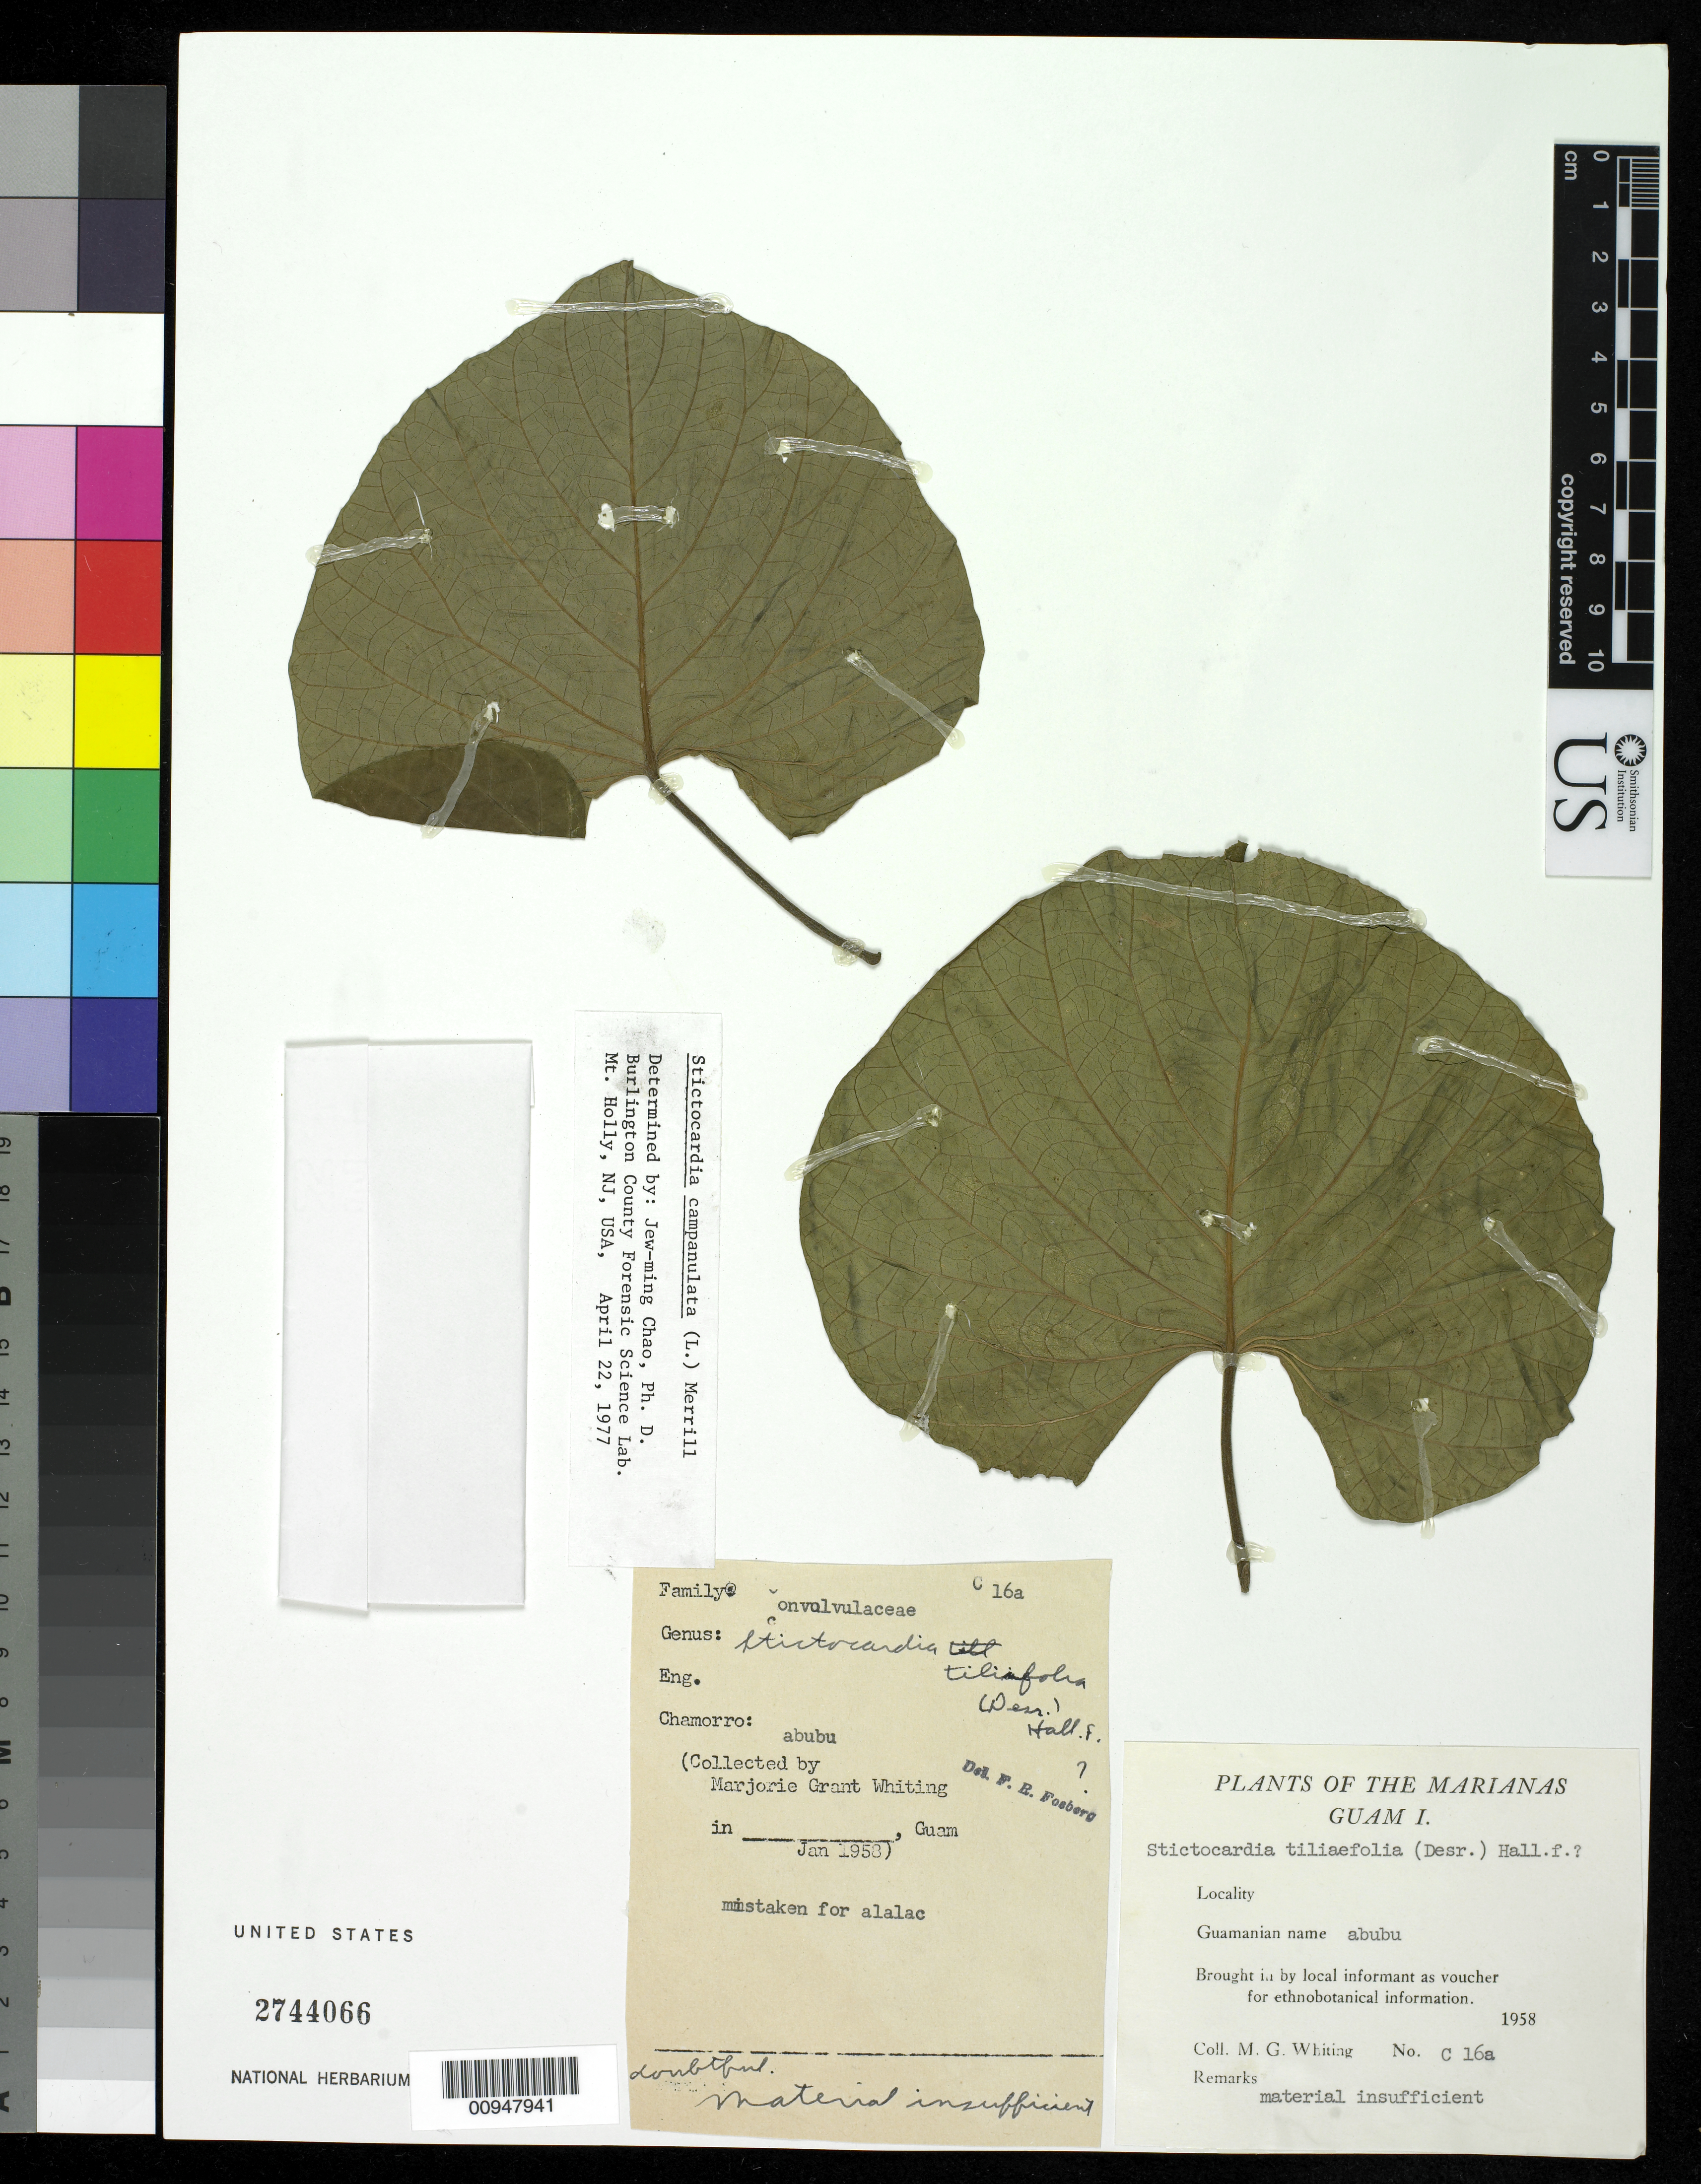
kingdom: Plantae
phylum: Tracheophyta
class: Magnoliopsida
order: Solanales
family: Convolvulaceae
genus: Stictocardia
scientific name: Stictocardia tiliifolia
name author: (Desr.) Hallier f.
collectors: M. Whiting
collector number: C 16 A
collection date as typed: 1958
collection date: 1958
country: Guam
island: Guam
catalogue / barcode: US 2744066